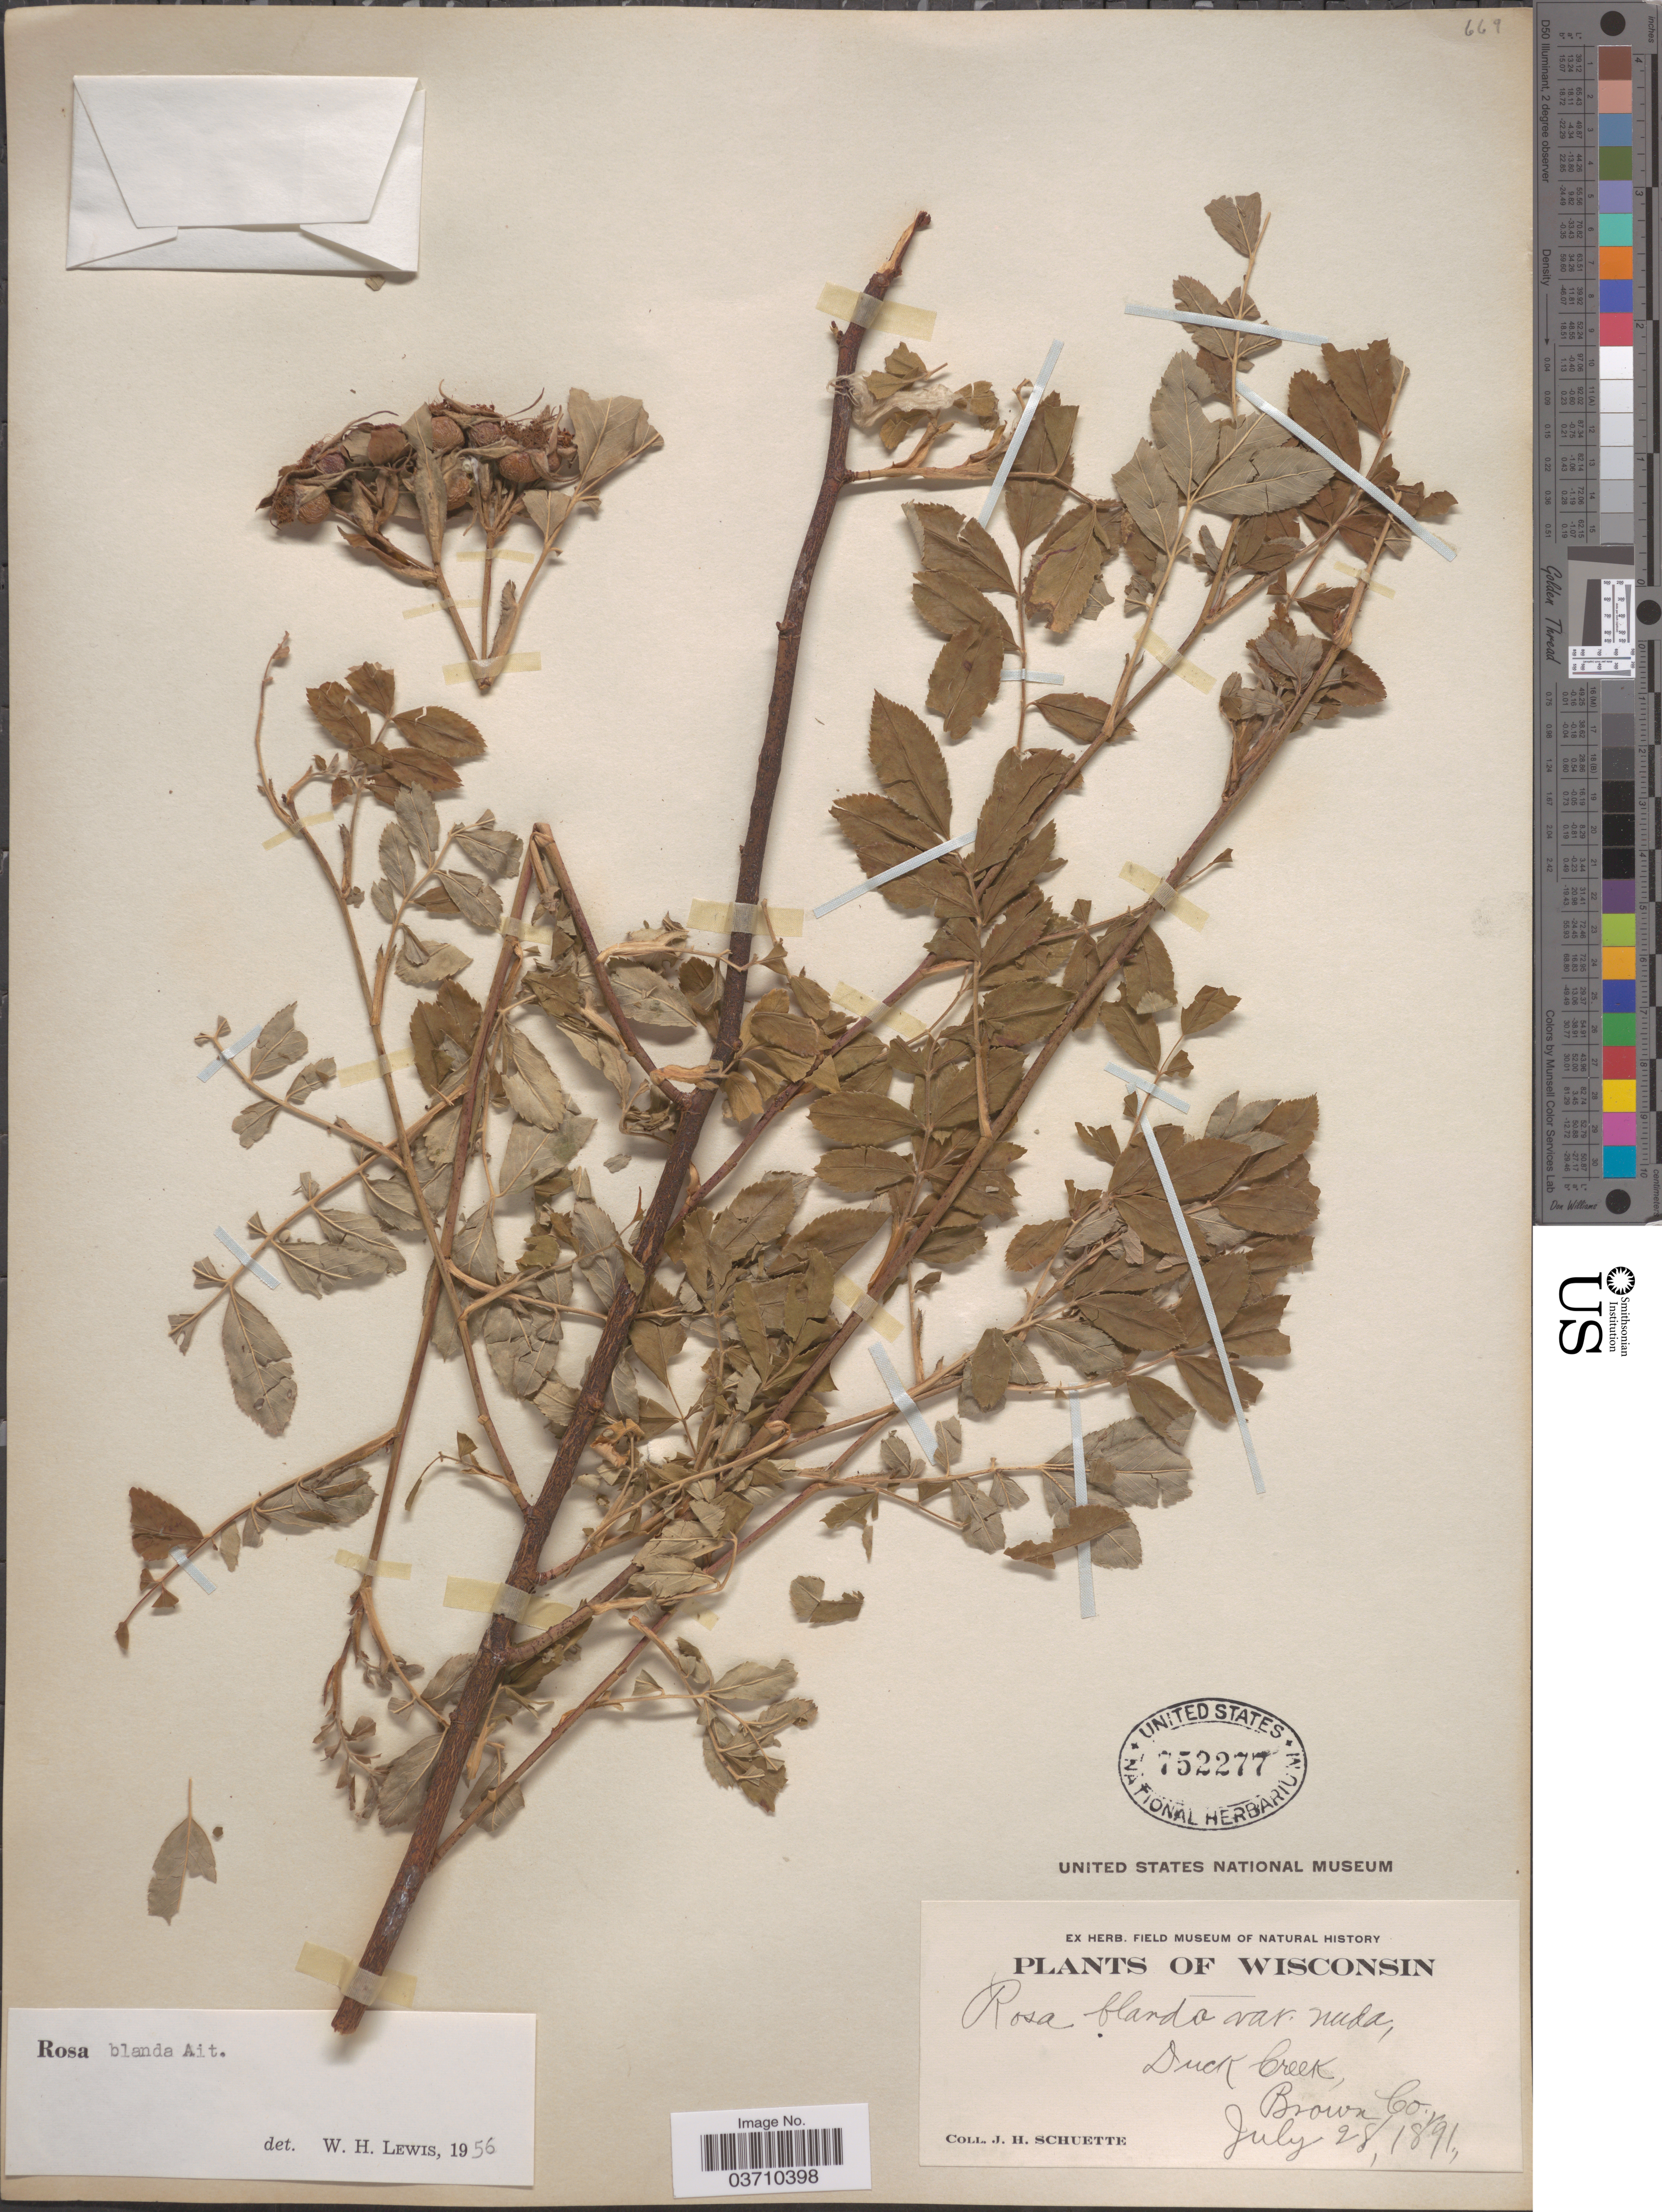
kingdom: Plantae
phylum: Tracheophyta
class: Magnoliopsida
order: Rosales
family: Rosaceae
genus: Rosa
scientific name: Rosa blanda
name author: Aiton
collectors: J. H. Schuette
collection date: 1891-07-28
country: United States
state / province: Wisconsin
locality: Duck Creek, Brown Co.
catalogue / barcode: US 752277